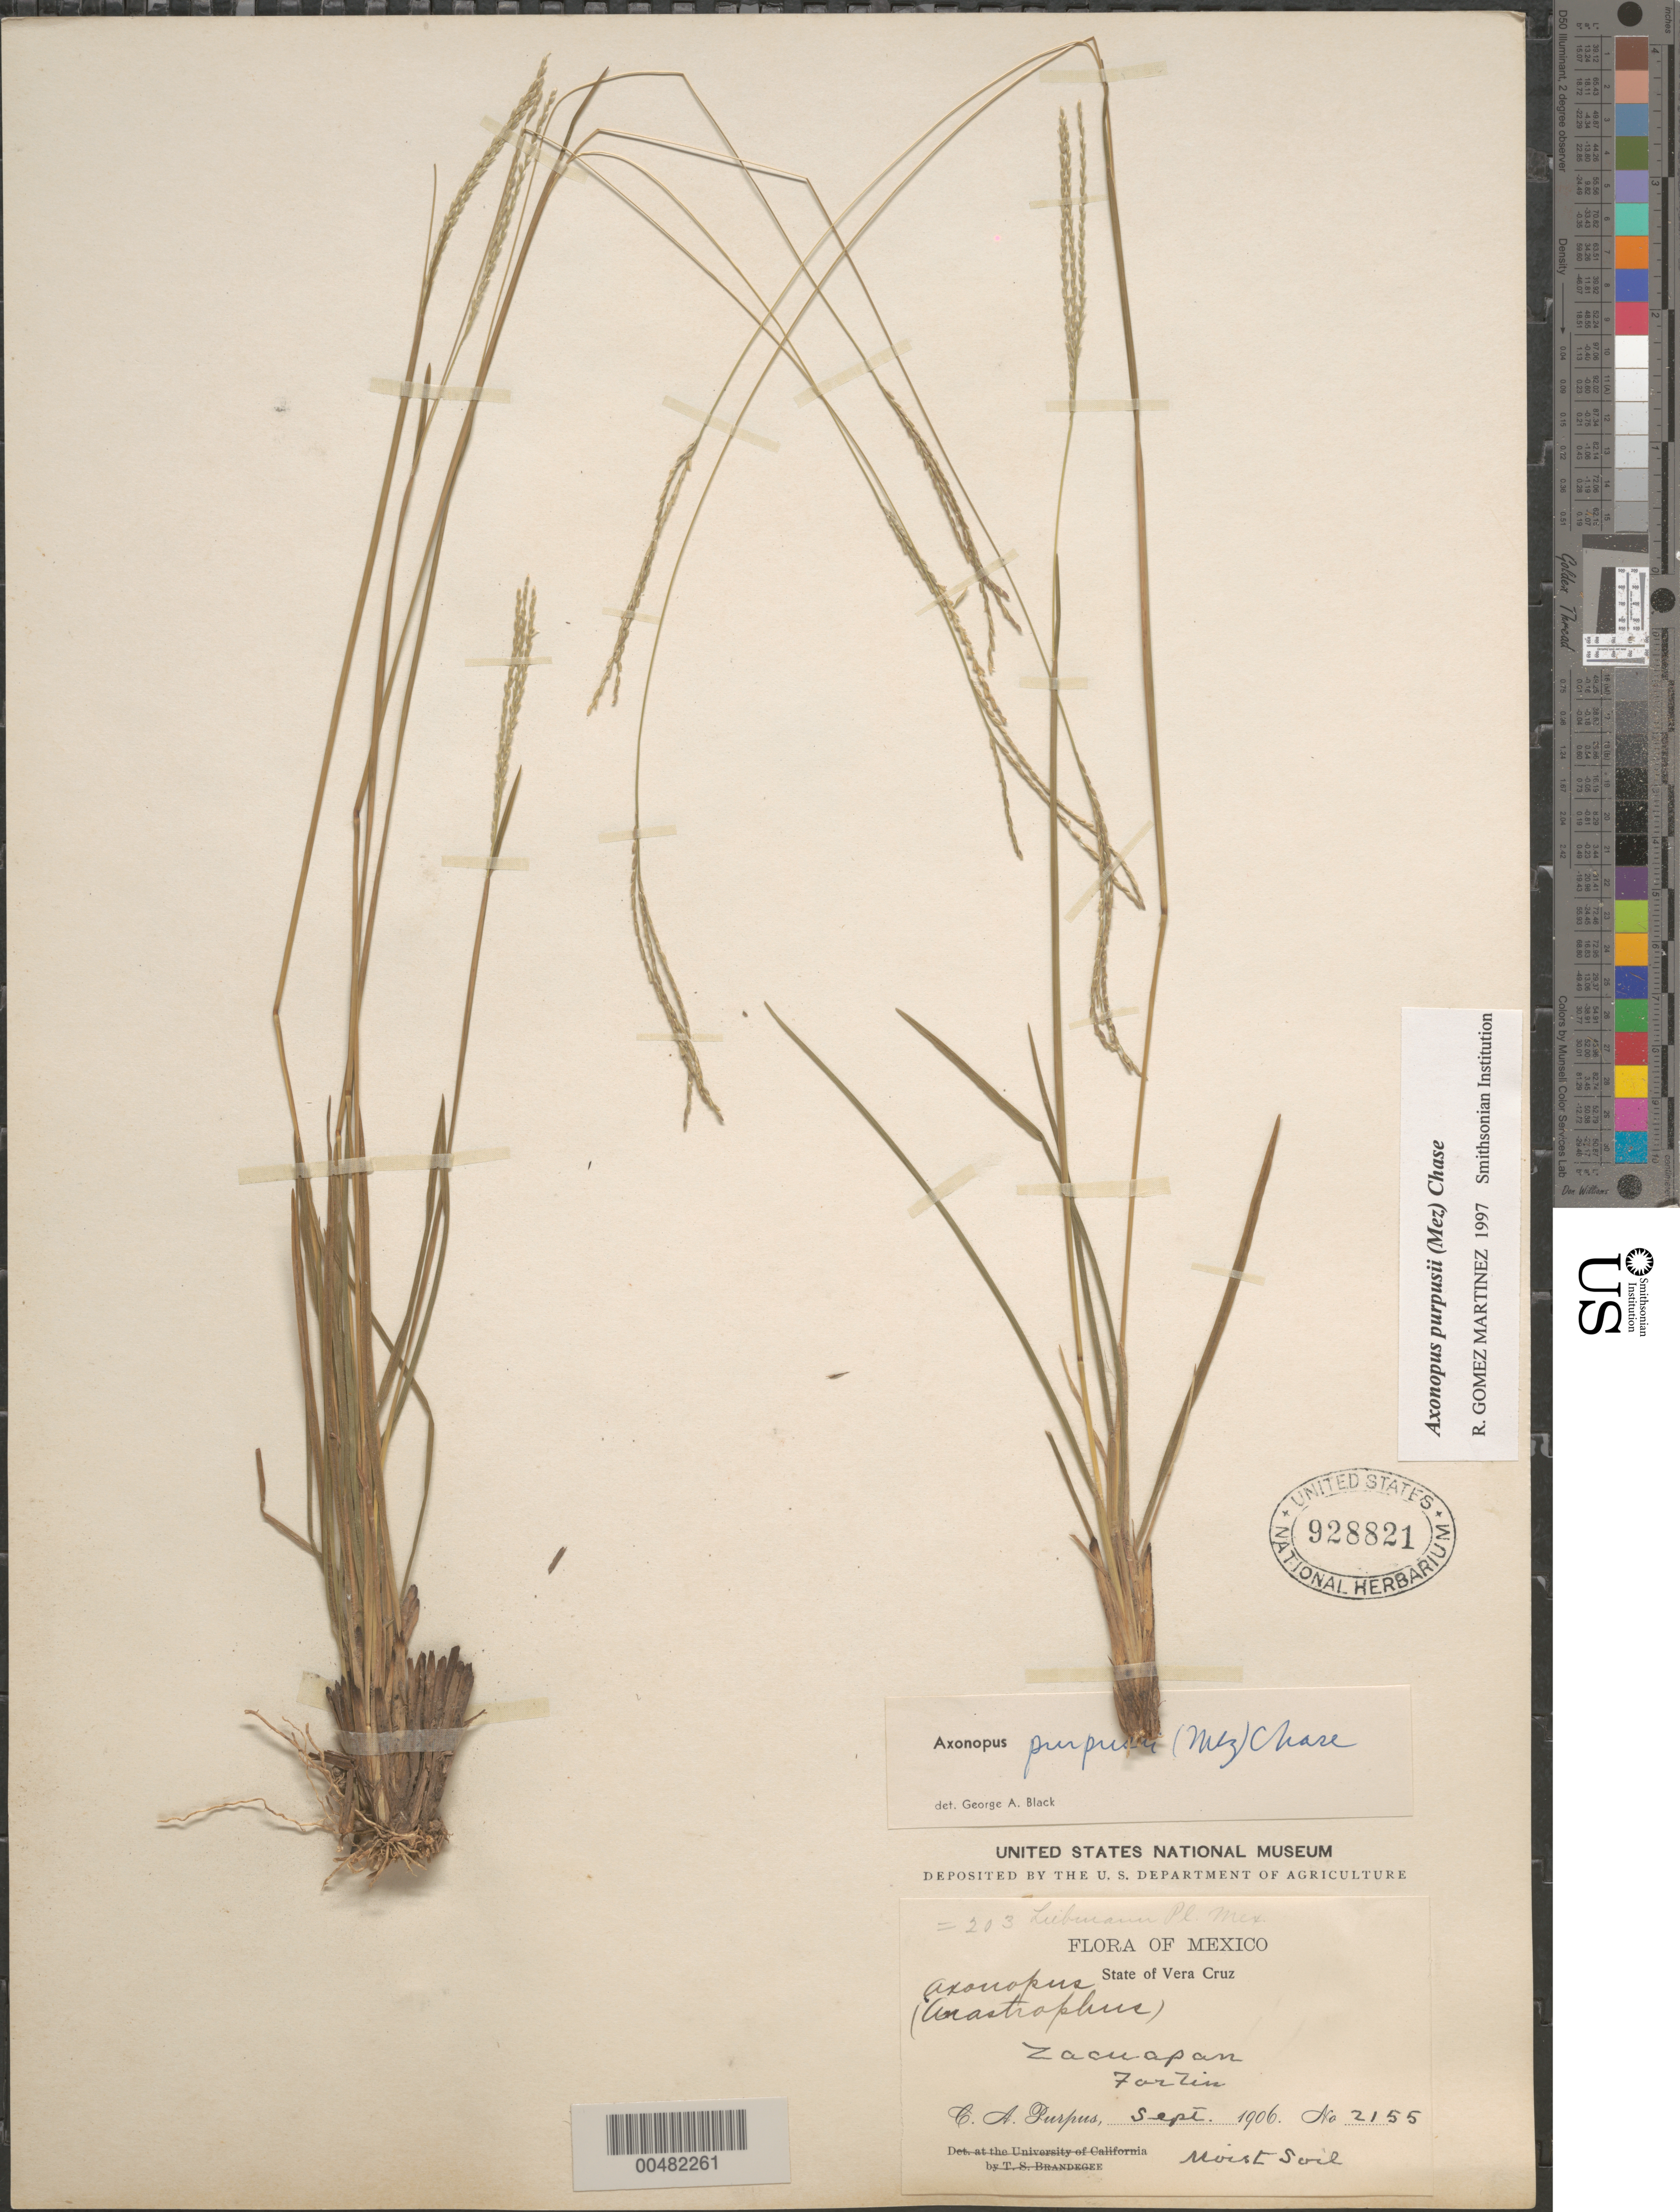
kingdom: Plantae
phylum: Tracheophyta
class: Liliopsida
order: Poales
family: Poaceae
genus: Axonopus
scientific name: Axonopus purpusii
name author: (Mez) Chase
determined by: Black, G. A.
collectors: C. A. Purpus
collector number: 2155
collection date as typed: Sep 1906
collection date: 1906-09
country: Mexico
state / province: Veracruz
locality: Zacuapan, Fortin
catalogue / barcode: US 928821